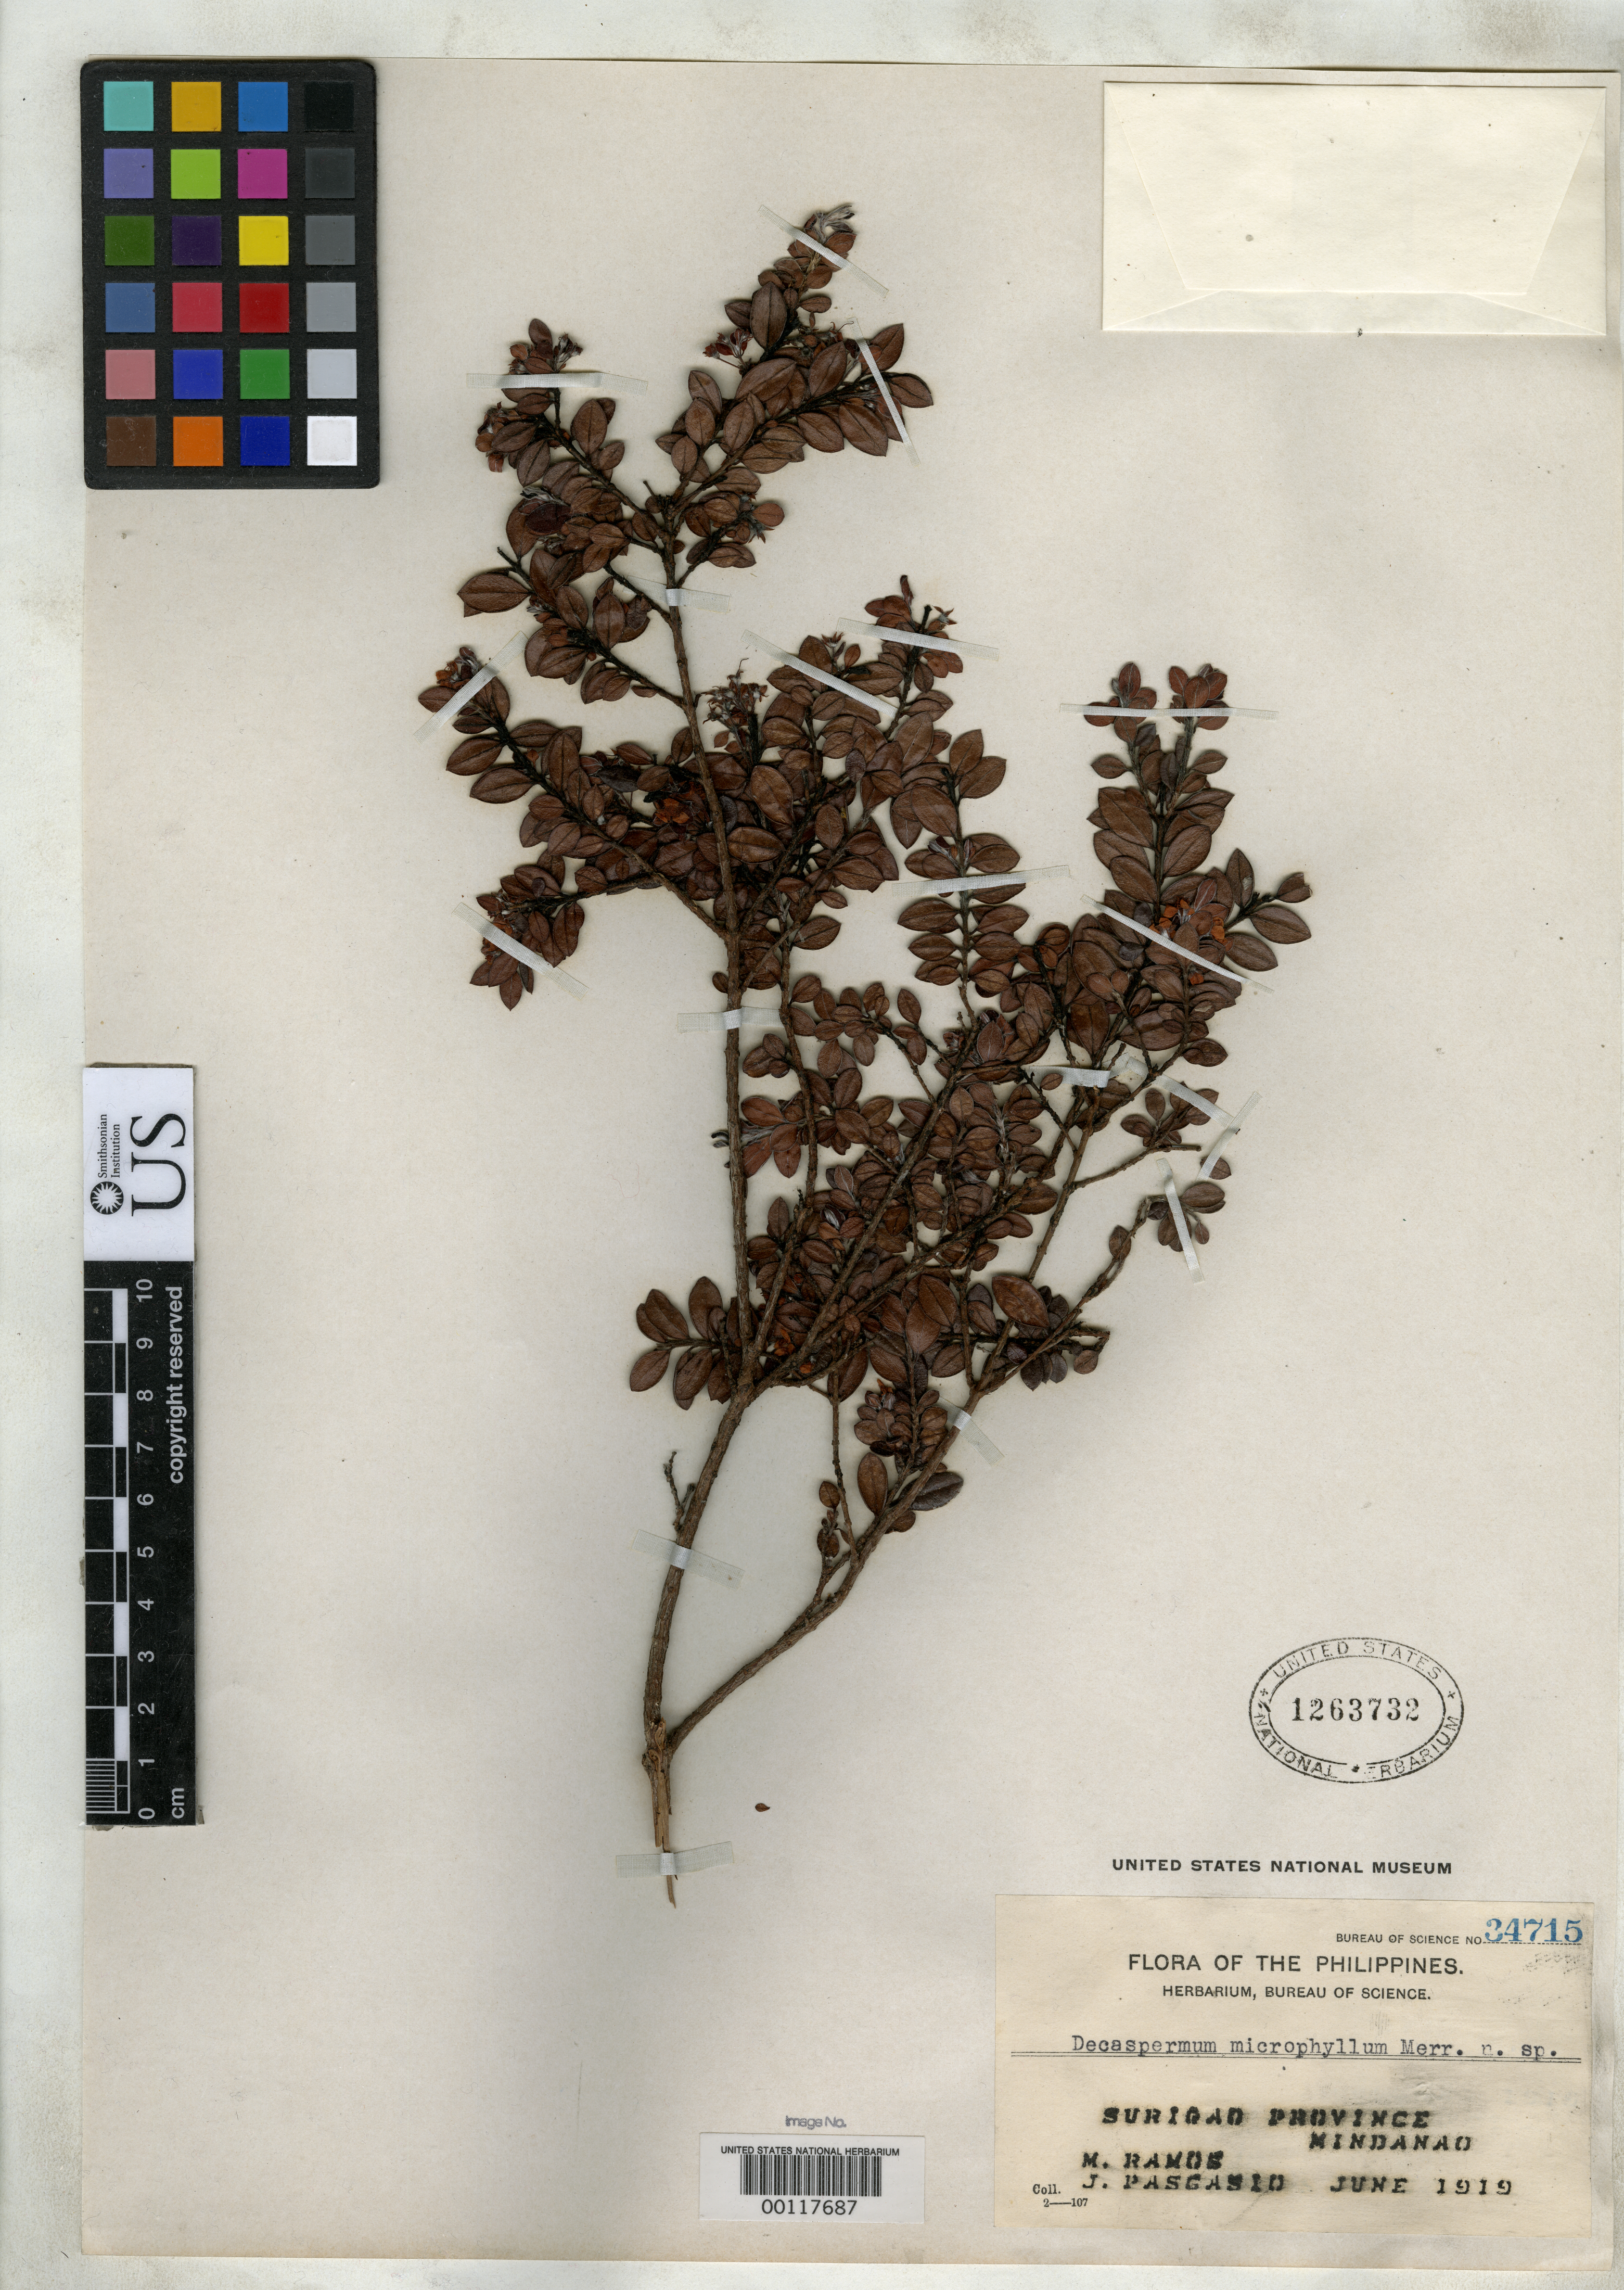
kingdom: Plantae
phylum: Tracheophyta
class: Magnoliopsida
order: Myrtales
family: Myrtaceae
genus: Decaspermum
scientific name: Decaspermum microphyllum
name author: Merr.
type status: Isotype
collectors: M. Ramos & J. Pascasio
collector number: Bur. Sci. 34715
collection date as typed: Jun 1919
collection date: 1919-06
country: Philippines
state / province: Caraga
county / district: Surigao del Norte / Surigao del Sur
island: Mindanao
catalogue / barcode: US 1263732